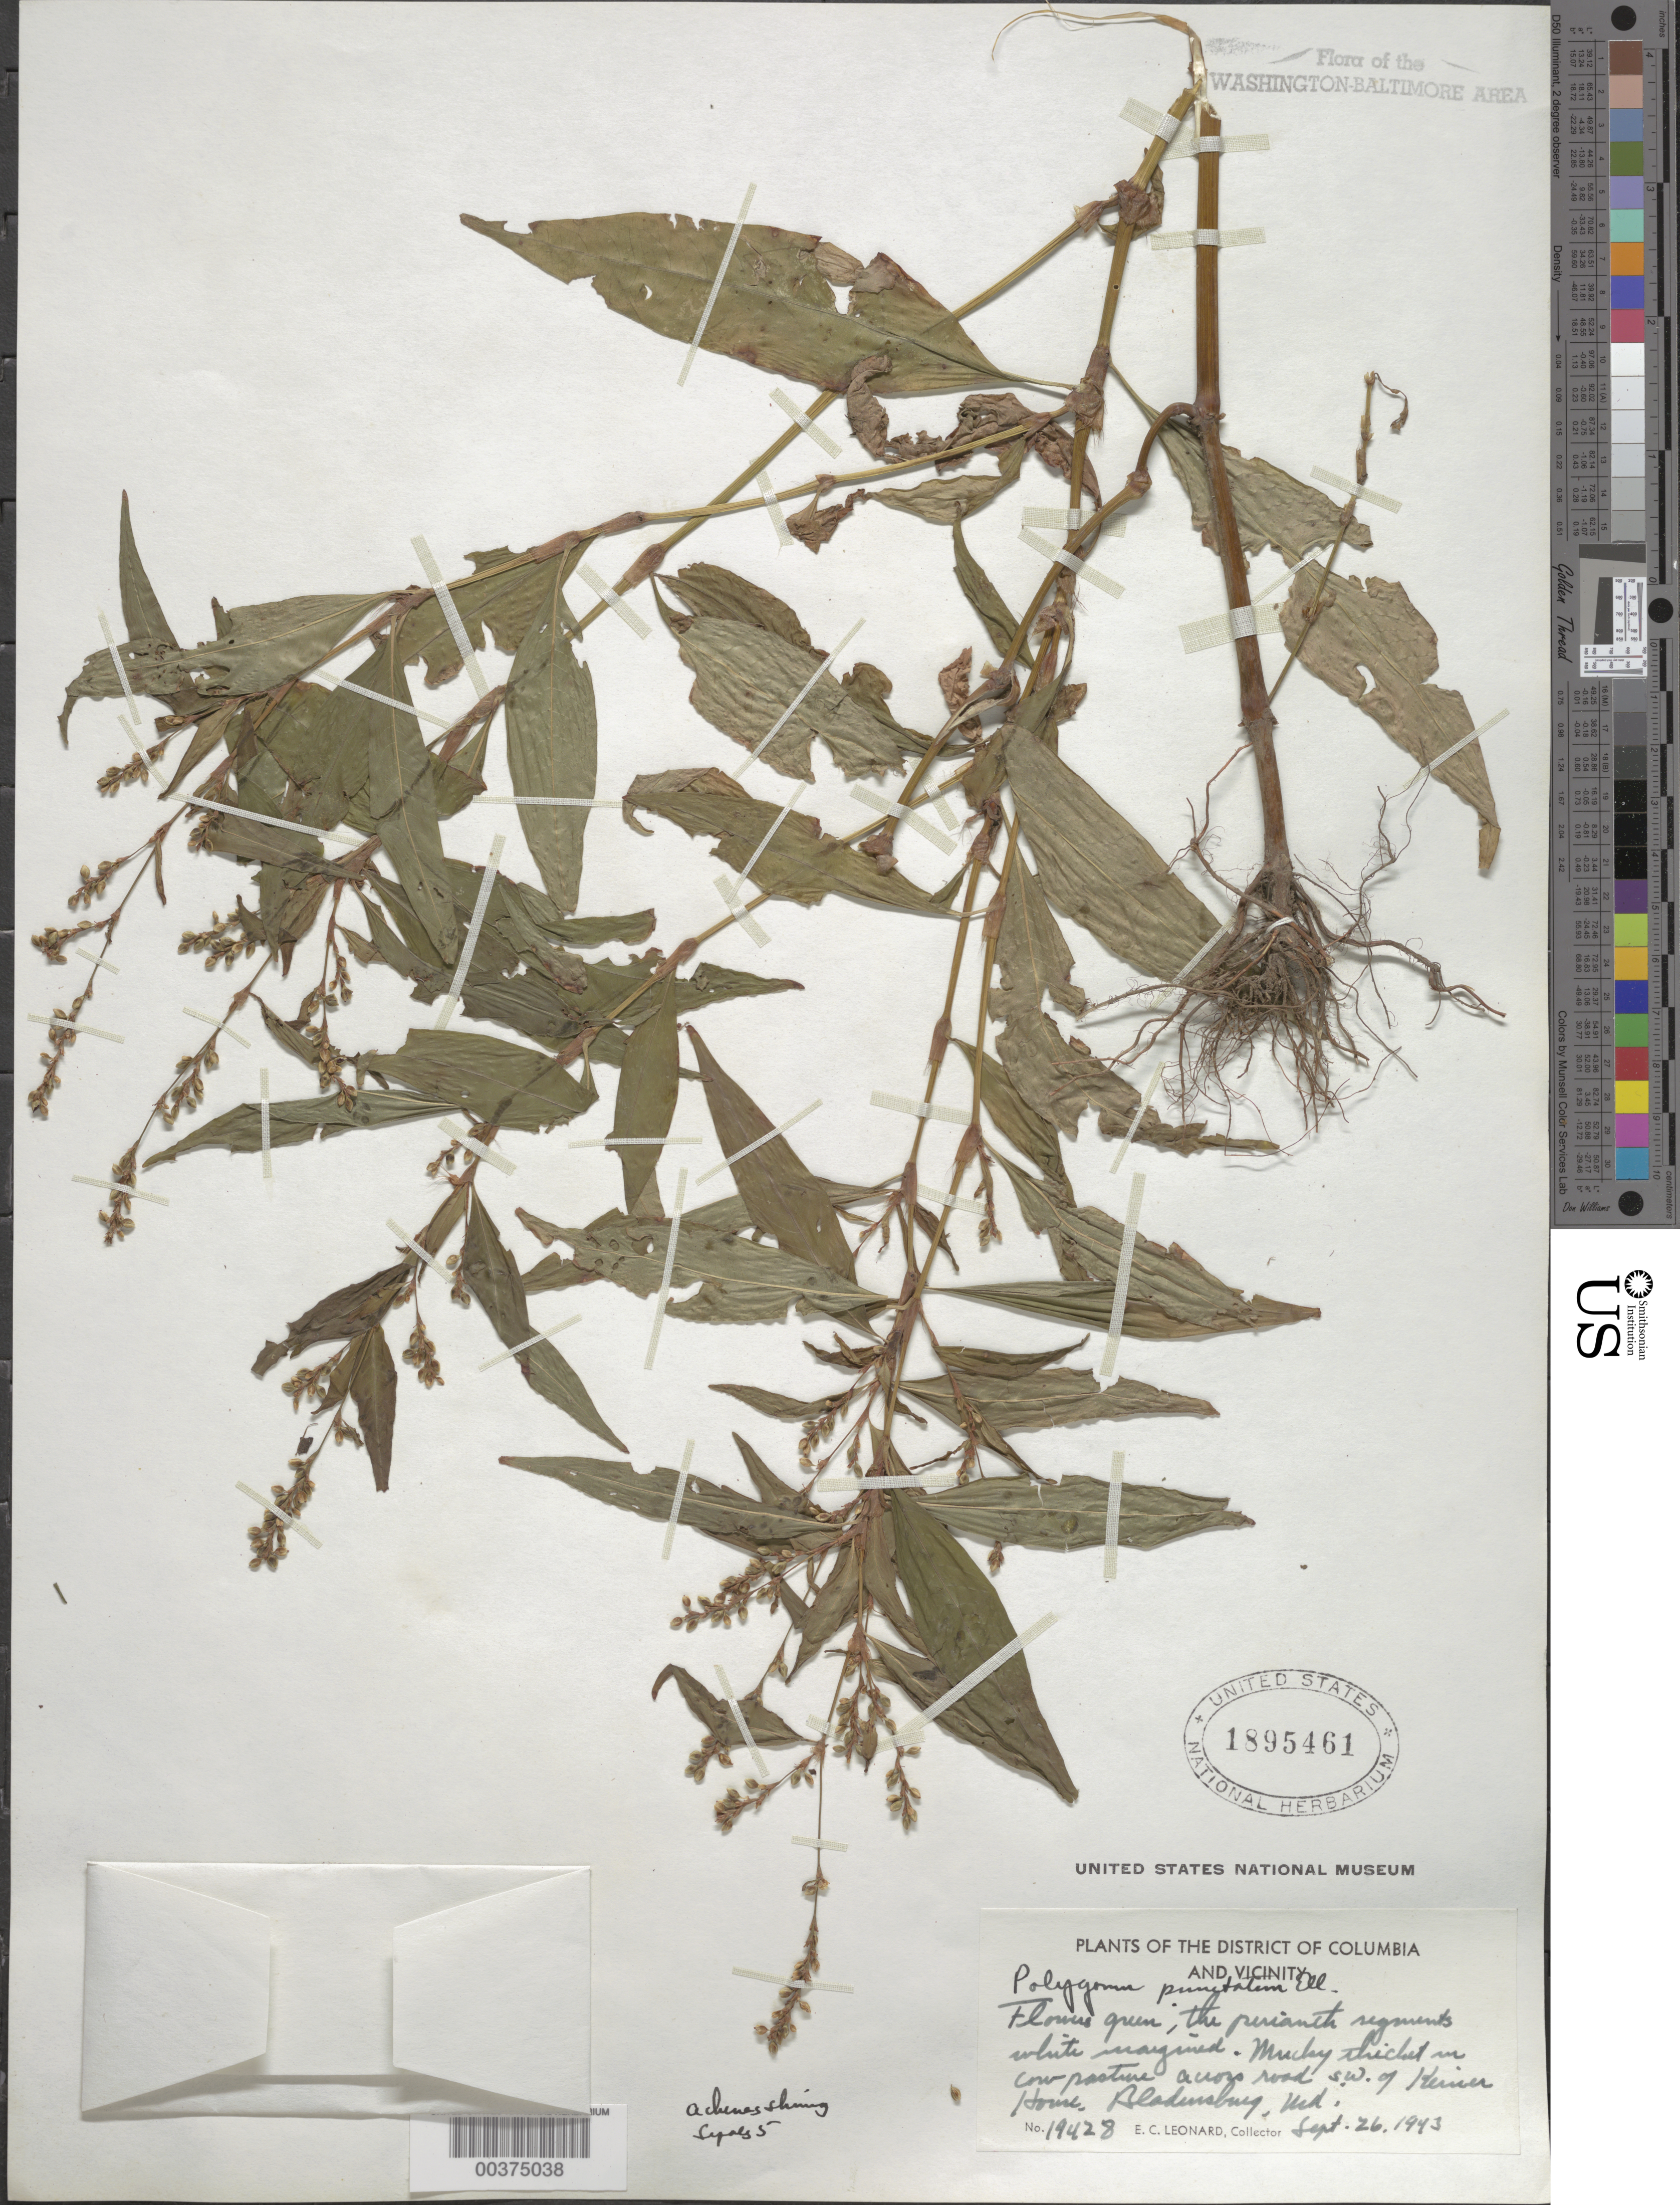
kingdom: Plantae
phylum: Tracheophyta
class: Magnoliopsida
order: Caryophyllales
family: Polygonaceae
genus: Persicaria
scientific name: Persicaria punctata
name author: (Elliott) Small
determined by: Atha, D. E.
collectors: E. C. Leonard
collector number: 19428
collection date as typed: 26 Sep 1943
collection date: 1943-09-26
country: United States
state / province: Maryland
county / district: Prince George's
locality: Bladensburg, southwest of Keiner House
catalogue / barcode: US 1895461